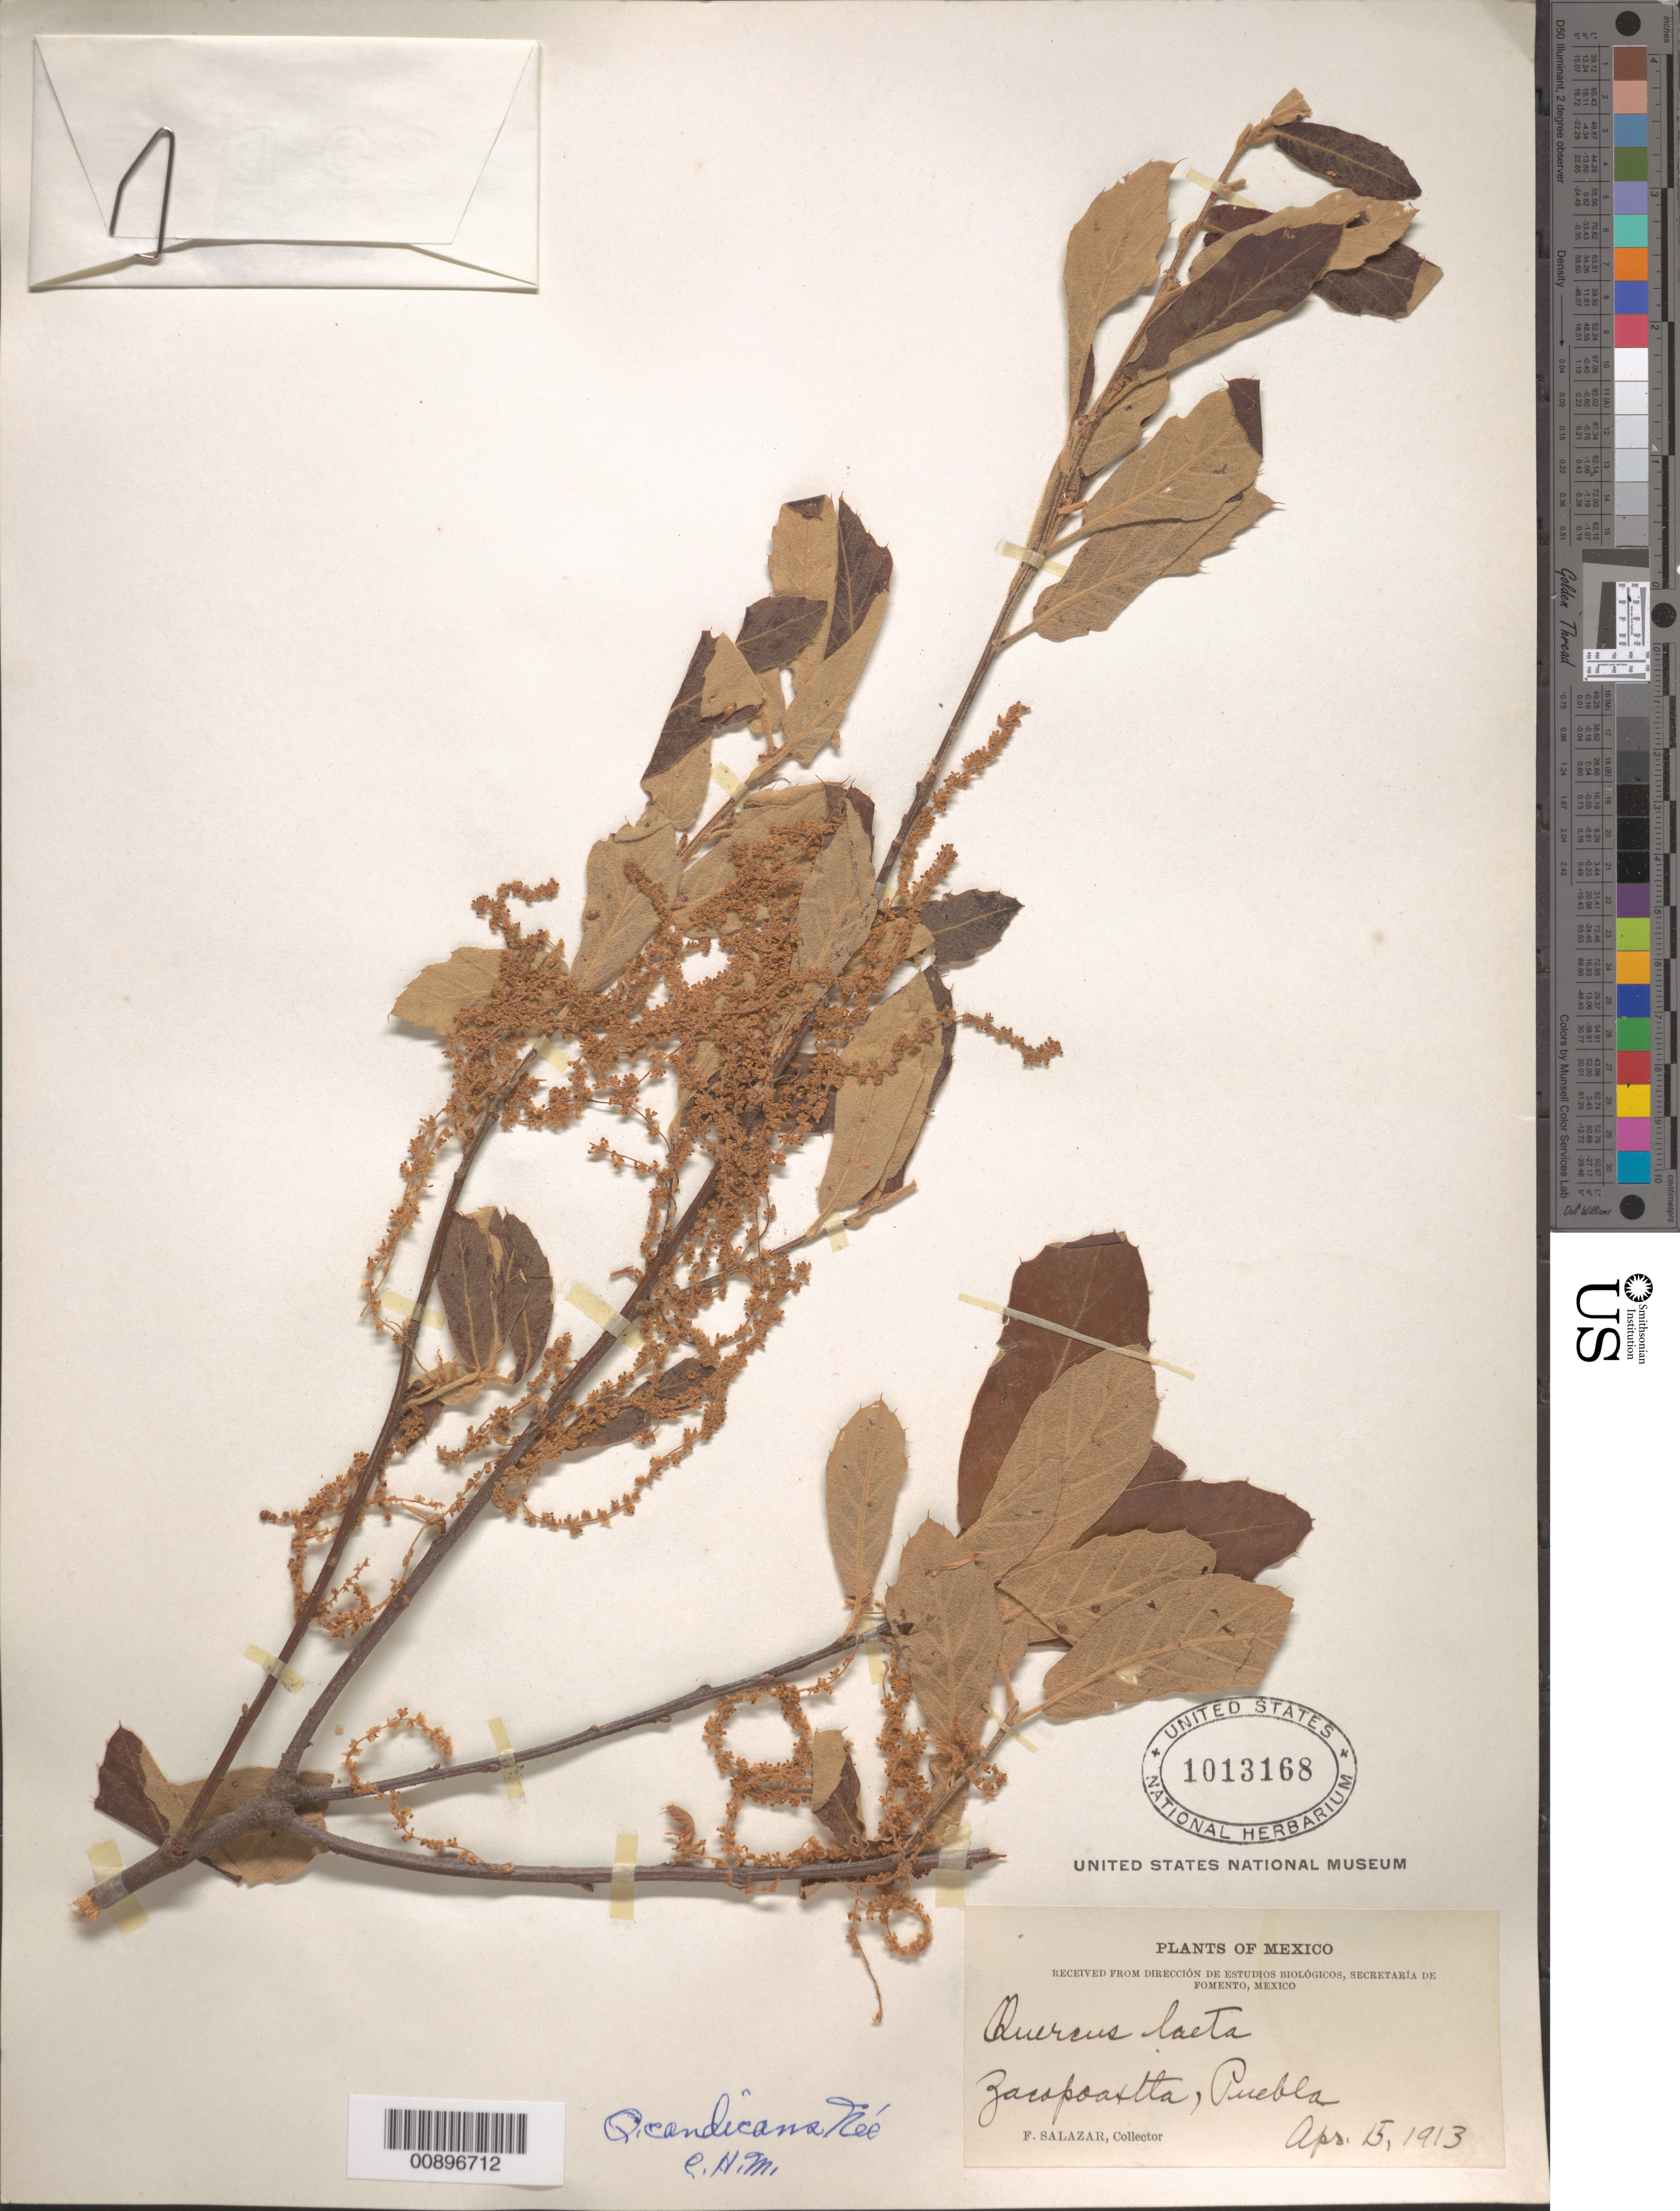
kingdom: Plantae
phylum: Tracheophyta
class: Magnoliopsida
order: Fagales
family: Fagaceae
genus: Quercus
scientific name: Quercus candicans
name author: Née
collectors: F. Salazar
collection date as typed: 15 Apr 1913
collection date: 1913-04-15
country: Mexico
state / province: Puebla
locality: Zacopoaxtla, Puebla.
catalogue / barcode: US 1013168